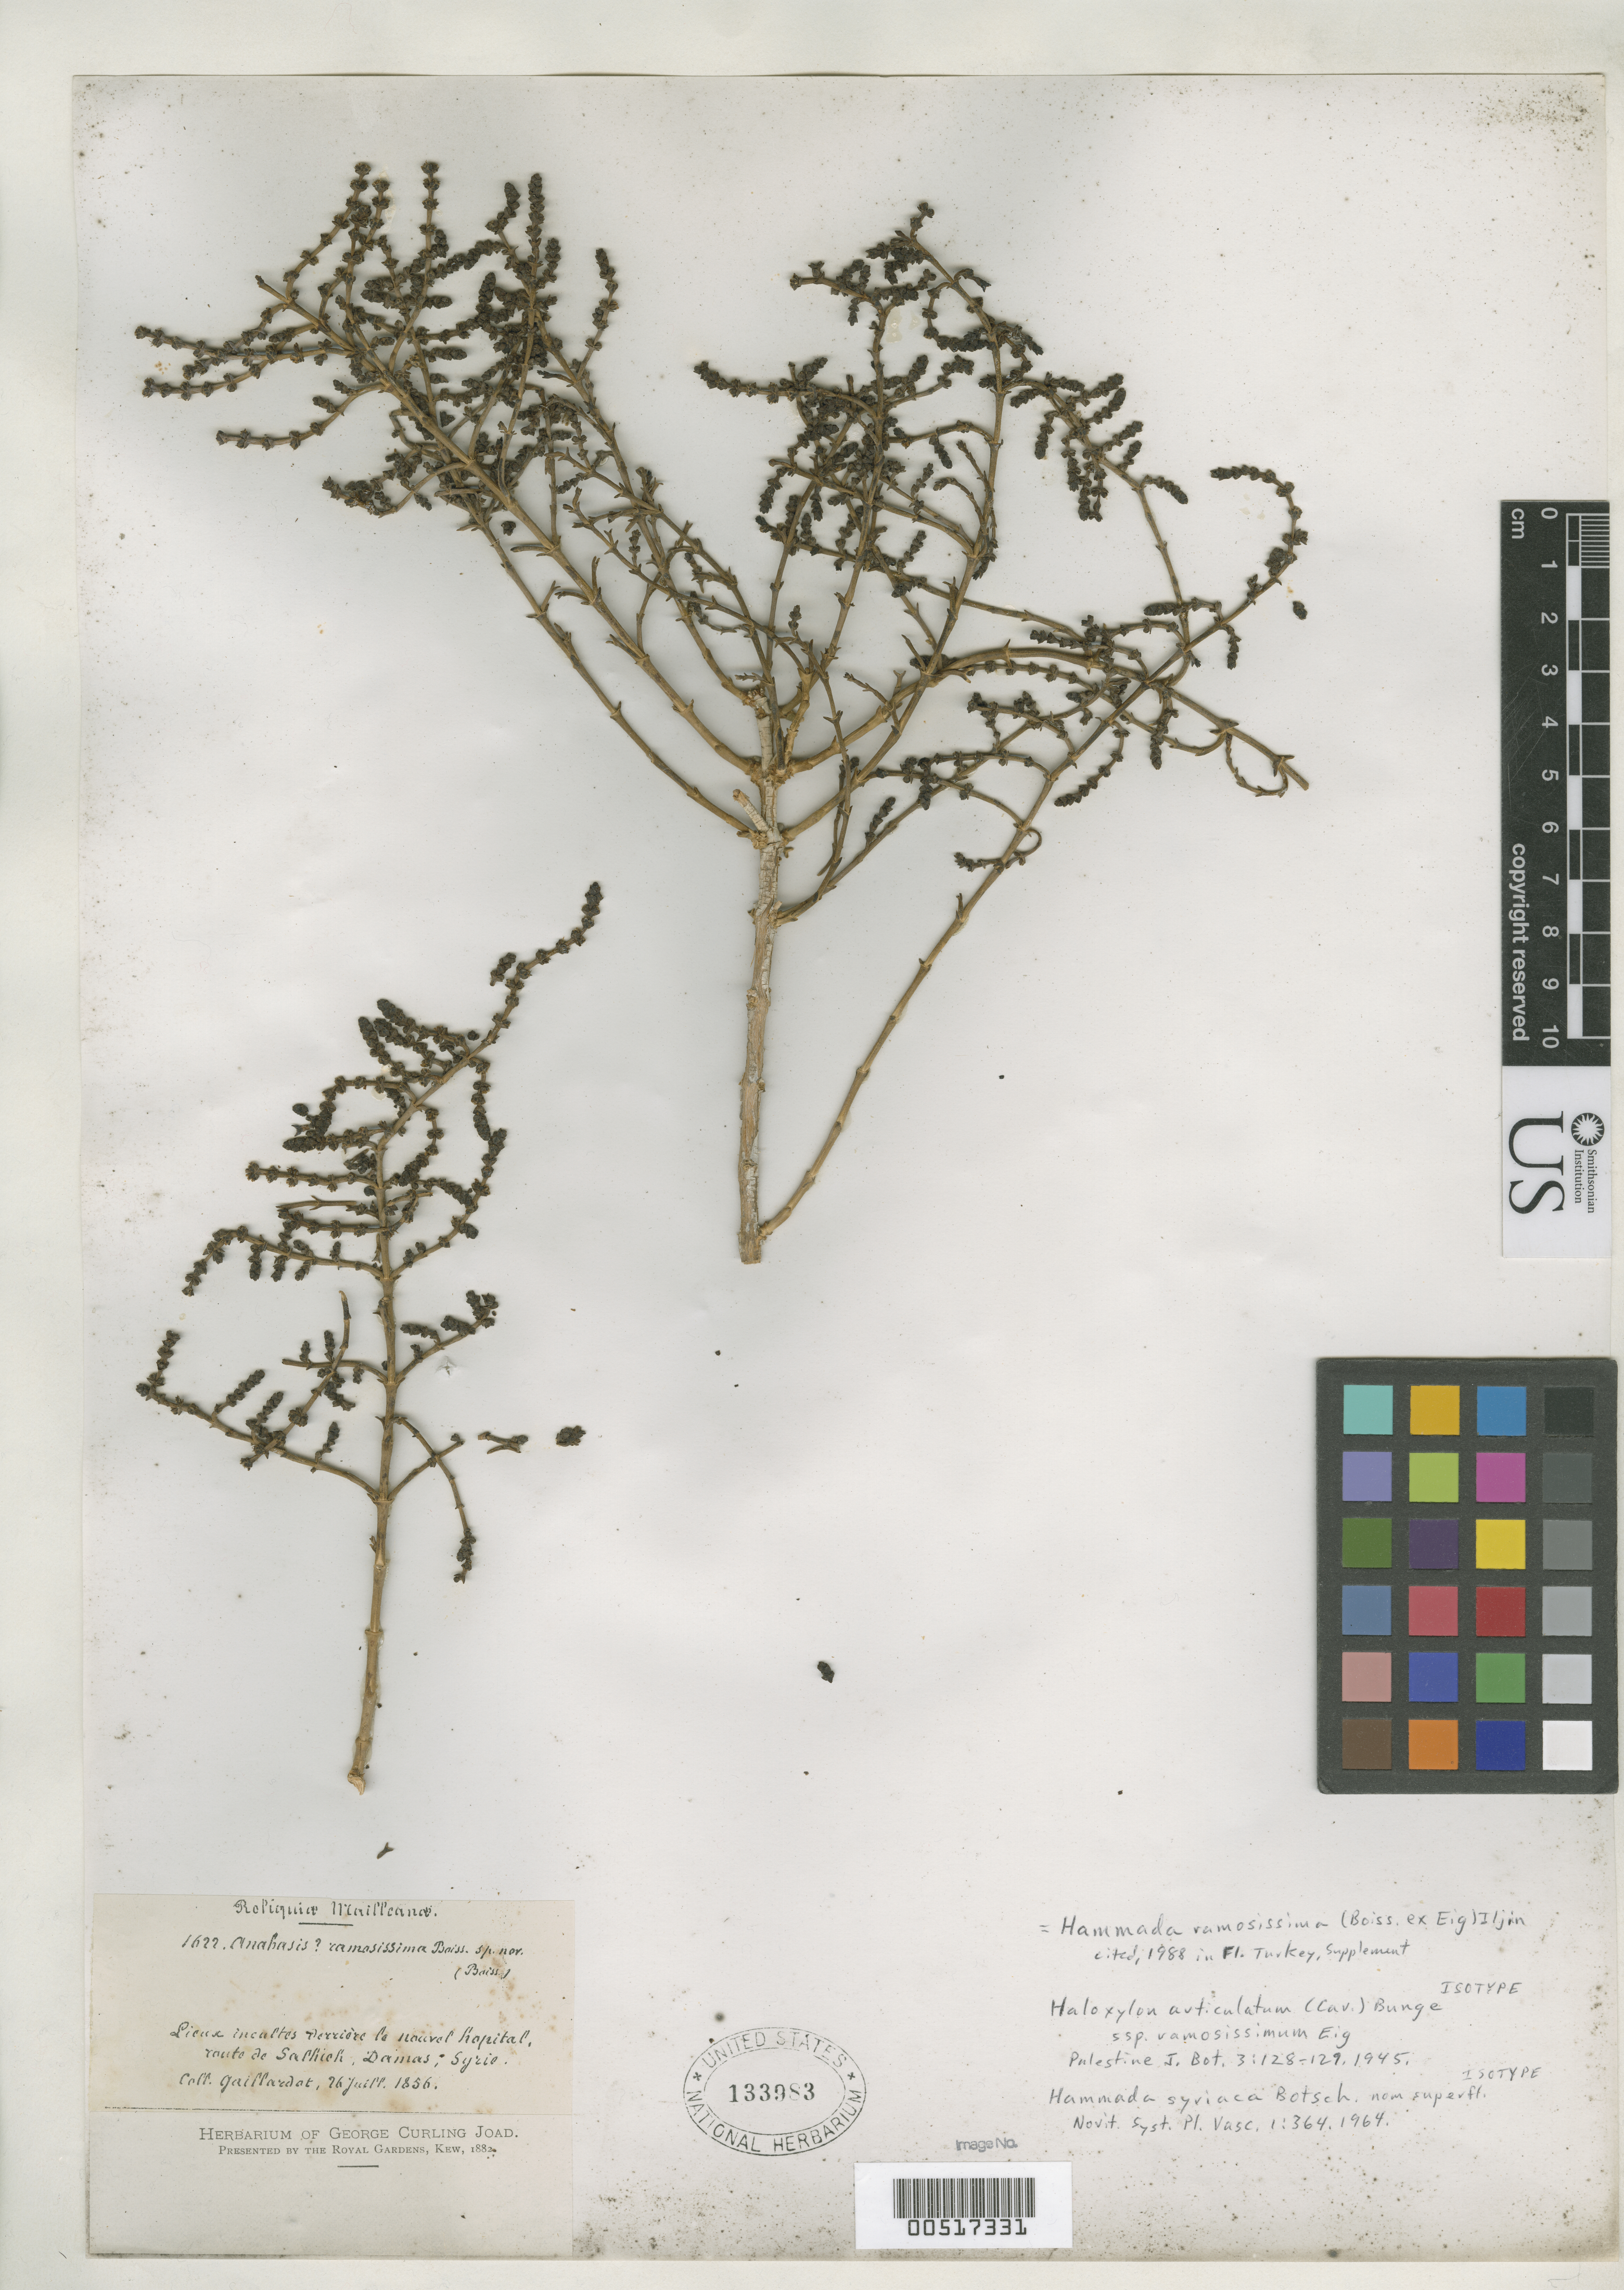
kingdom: Plantae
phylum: Tracheophyta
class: Magnoliopsida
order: Caryophyllales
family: Amaranthaceae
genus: Haloxylon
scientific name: Haloxylon articulatum subsp. ramosissimum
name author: Eig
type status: Isotype; Isosyntype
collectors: C. Gaillardot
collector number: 1622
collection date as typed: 26 Jul 1856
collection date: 1856-07-26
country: Syria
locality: Route de Salhich, Damas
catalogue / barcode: US 133983